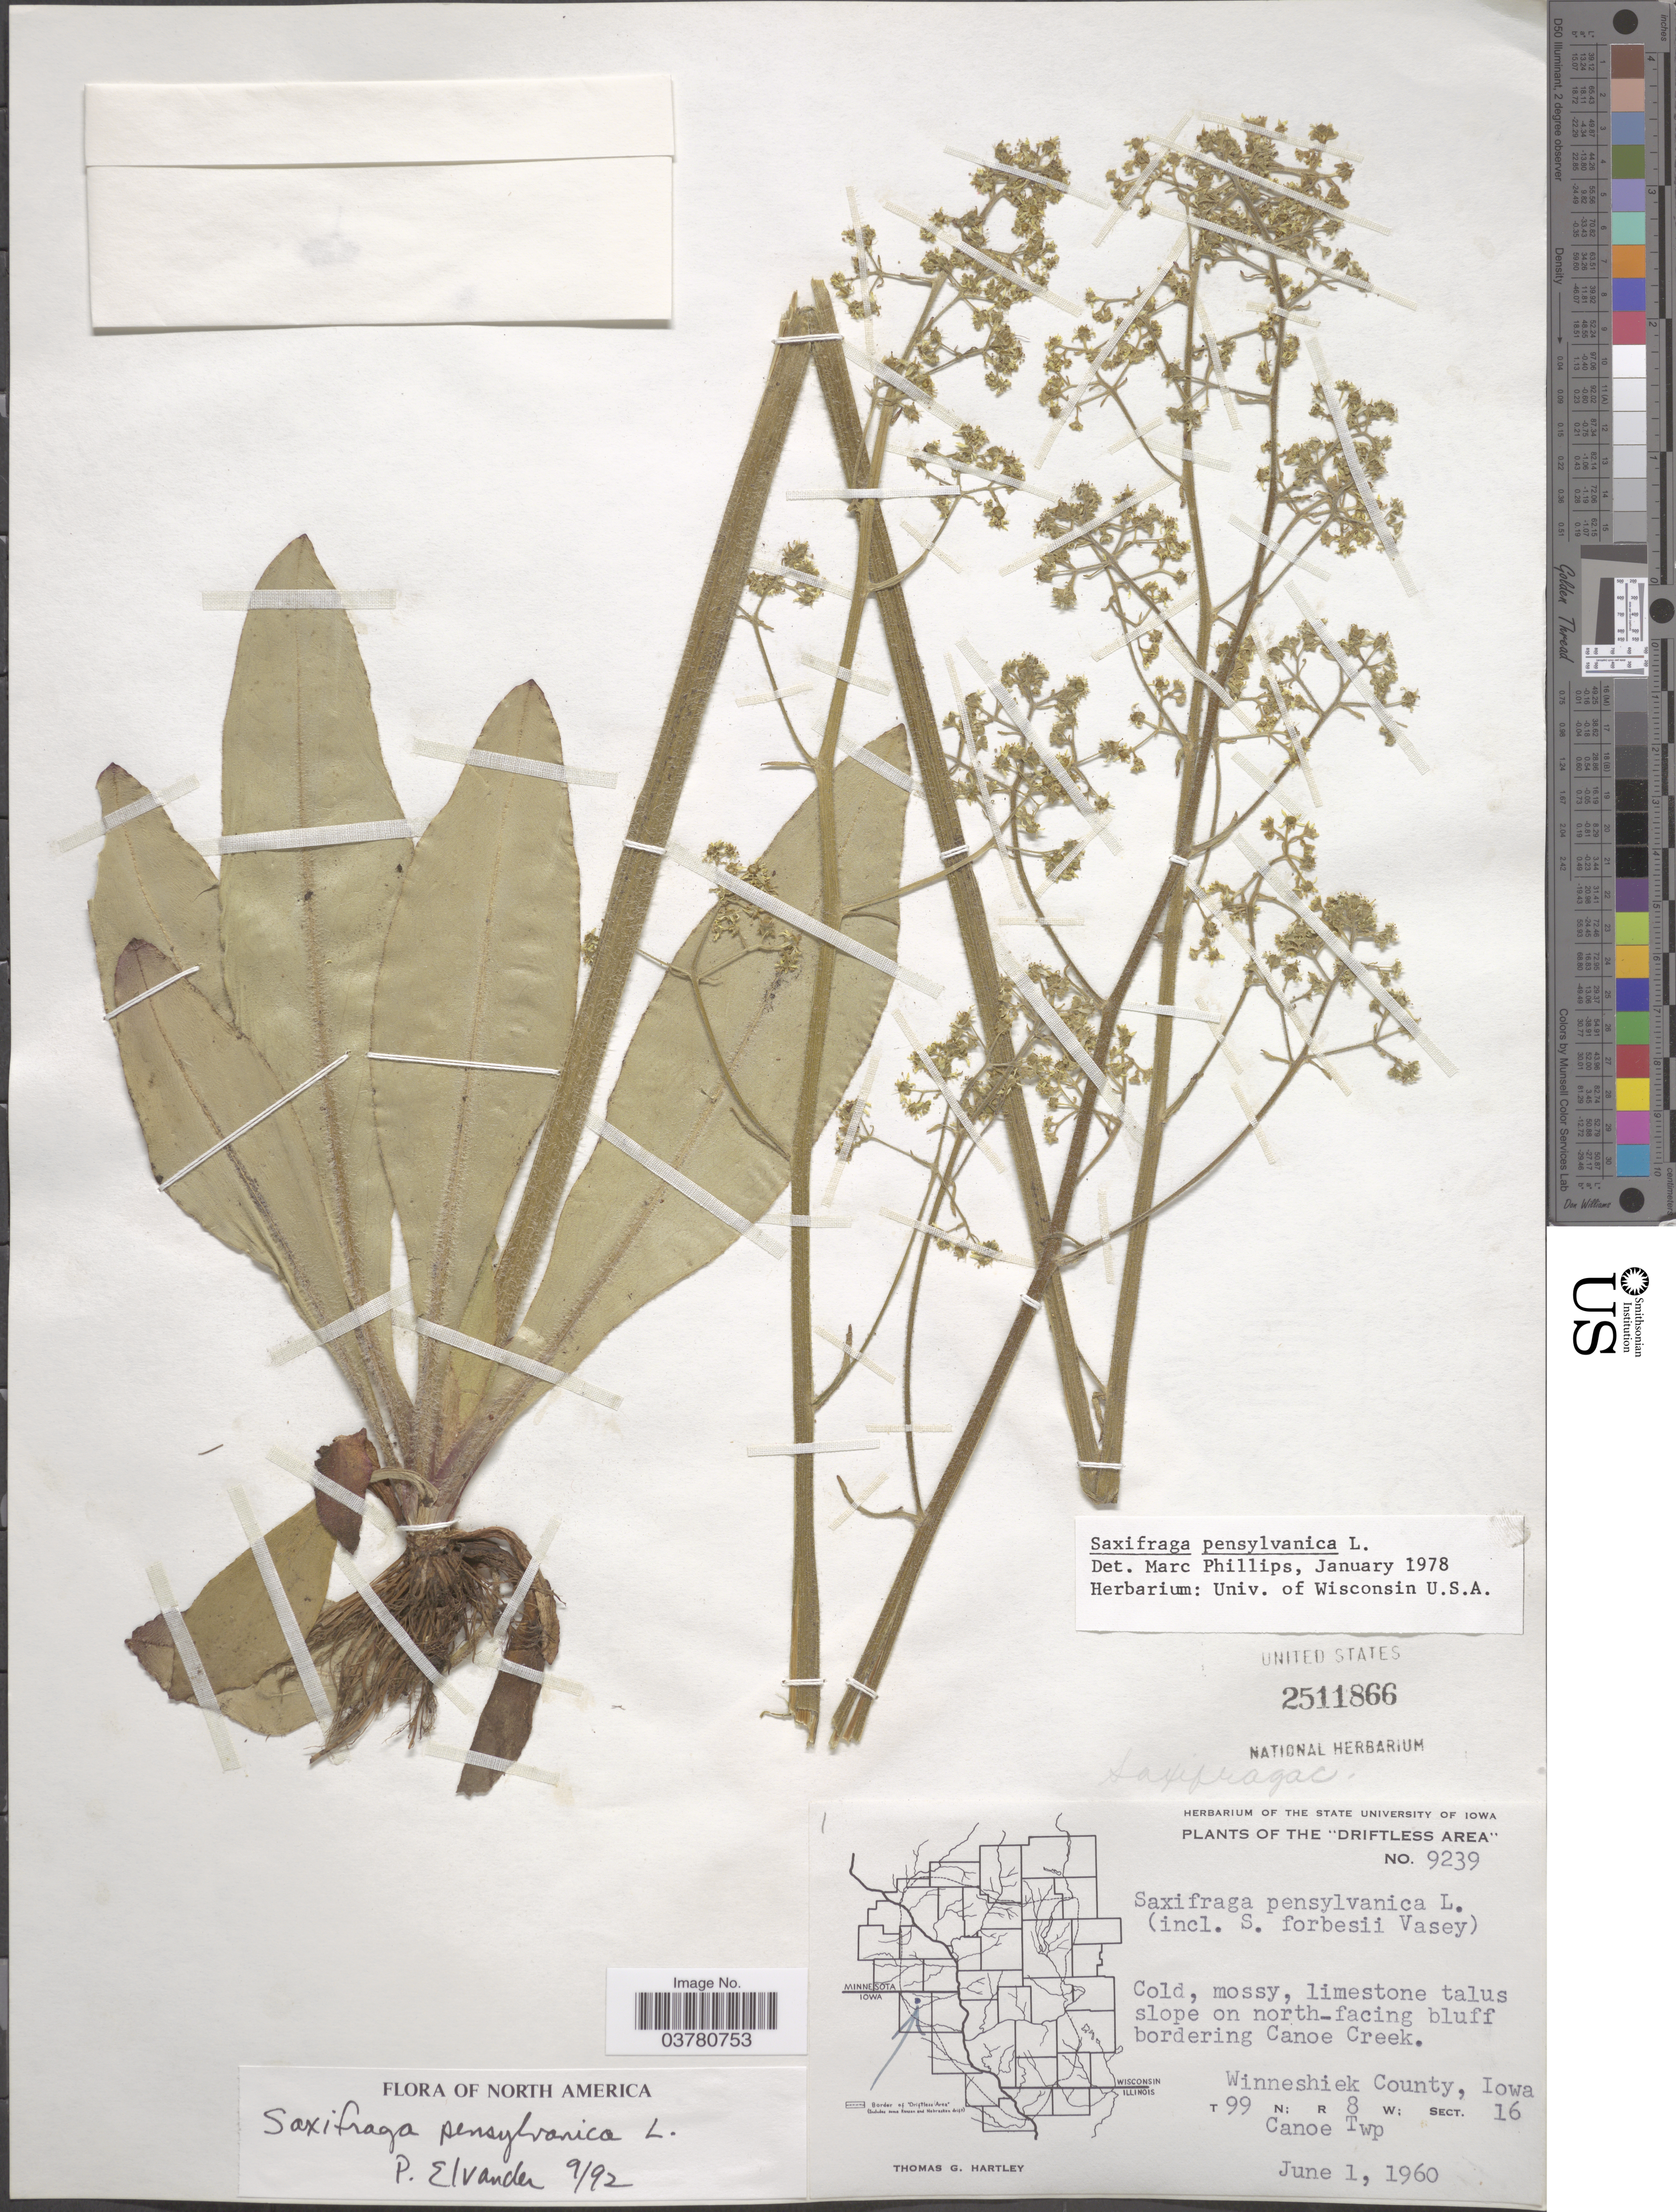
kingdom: Plantae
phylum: Tracheophyta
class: Magnoliopsida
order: Saxifragales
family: Saxifragaceae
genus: Micranthes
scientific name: Micranthes pensylvanica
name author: (L.) Haw.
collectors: T. G. Hartley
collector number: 9239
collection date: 1960-06-01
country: United States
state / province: Iowa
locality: Driftless Area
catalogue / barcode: US 2511866